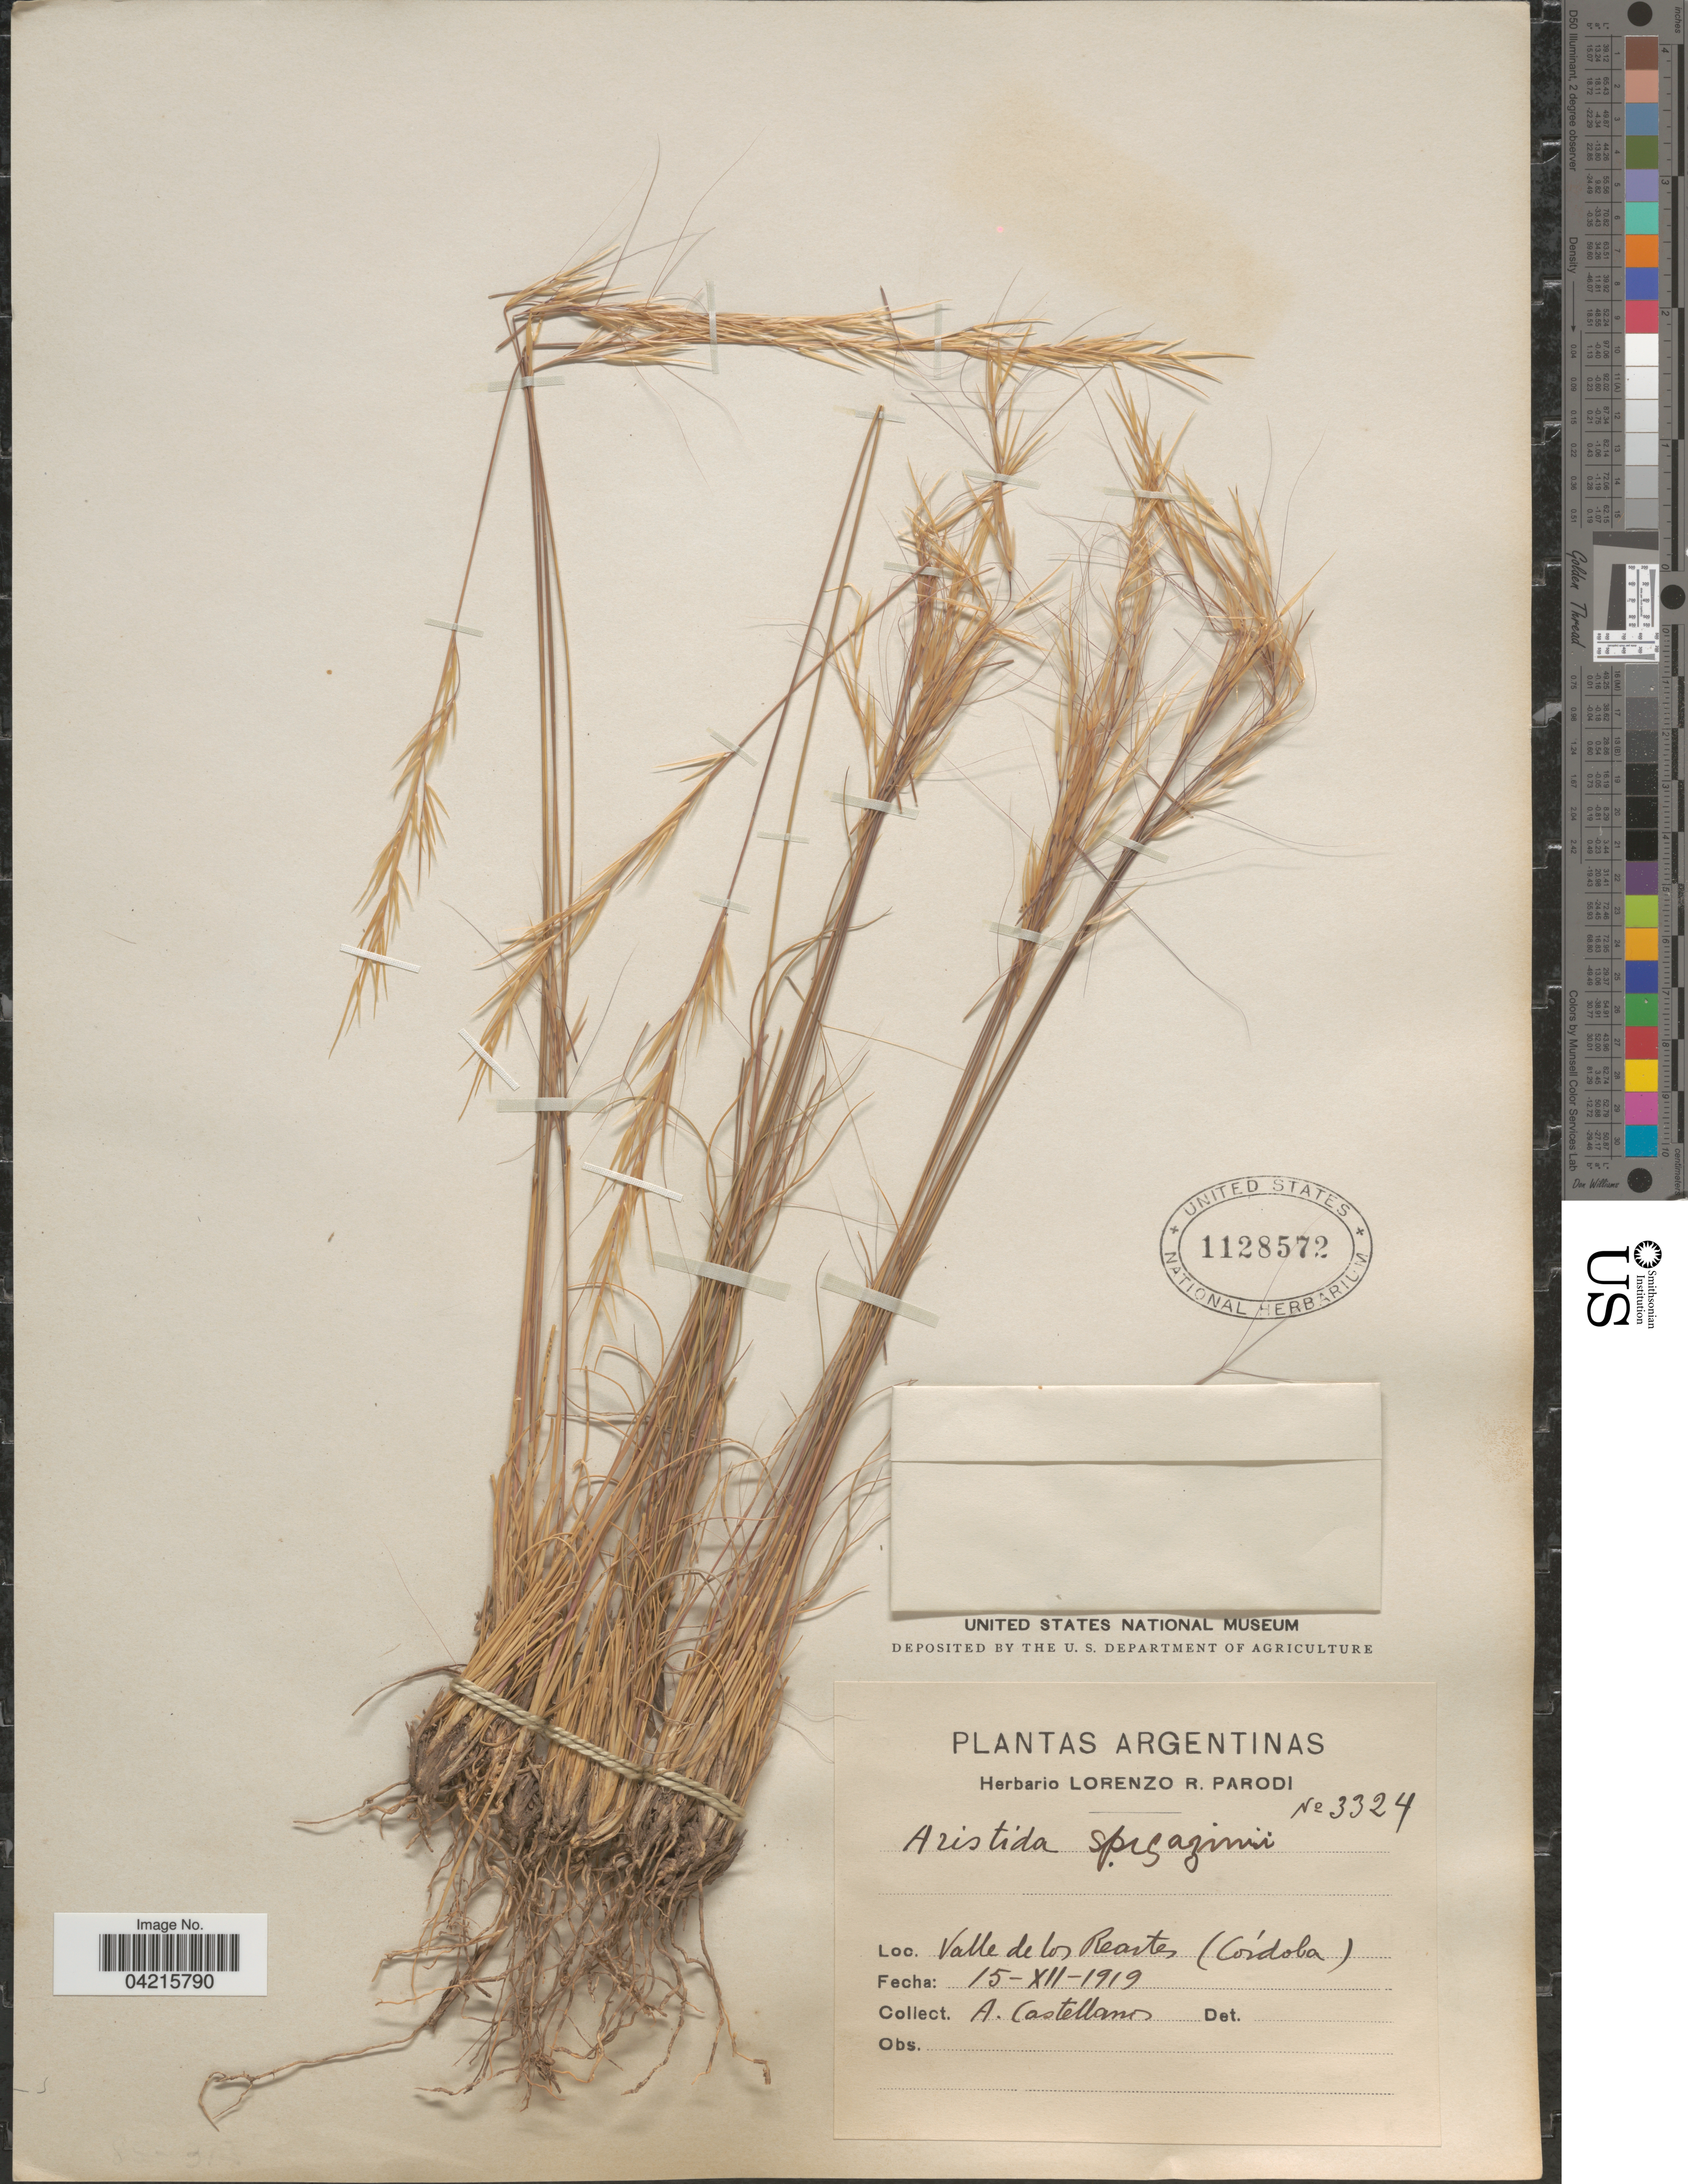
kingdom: Plantae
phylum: Tracheophyta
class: Liliopsida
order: Poales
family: Poaceae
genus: Aristida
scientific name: Aristida spegazzinii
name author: Arechav.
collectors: A. Castellanos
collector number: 3324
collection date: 1919-12-15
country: Argentina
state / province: Cordoba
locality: Valle de los Reartes.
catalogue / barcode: US 1128572